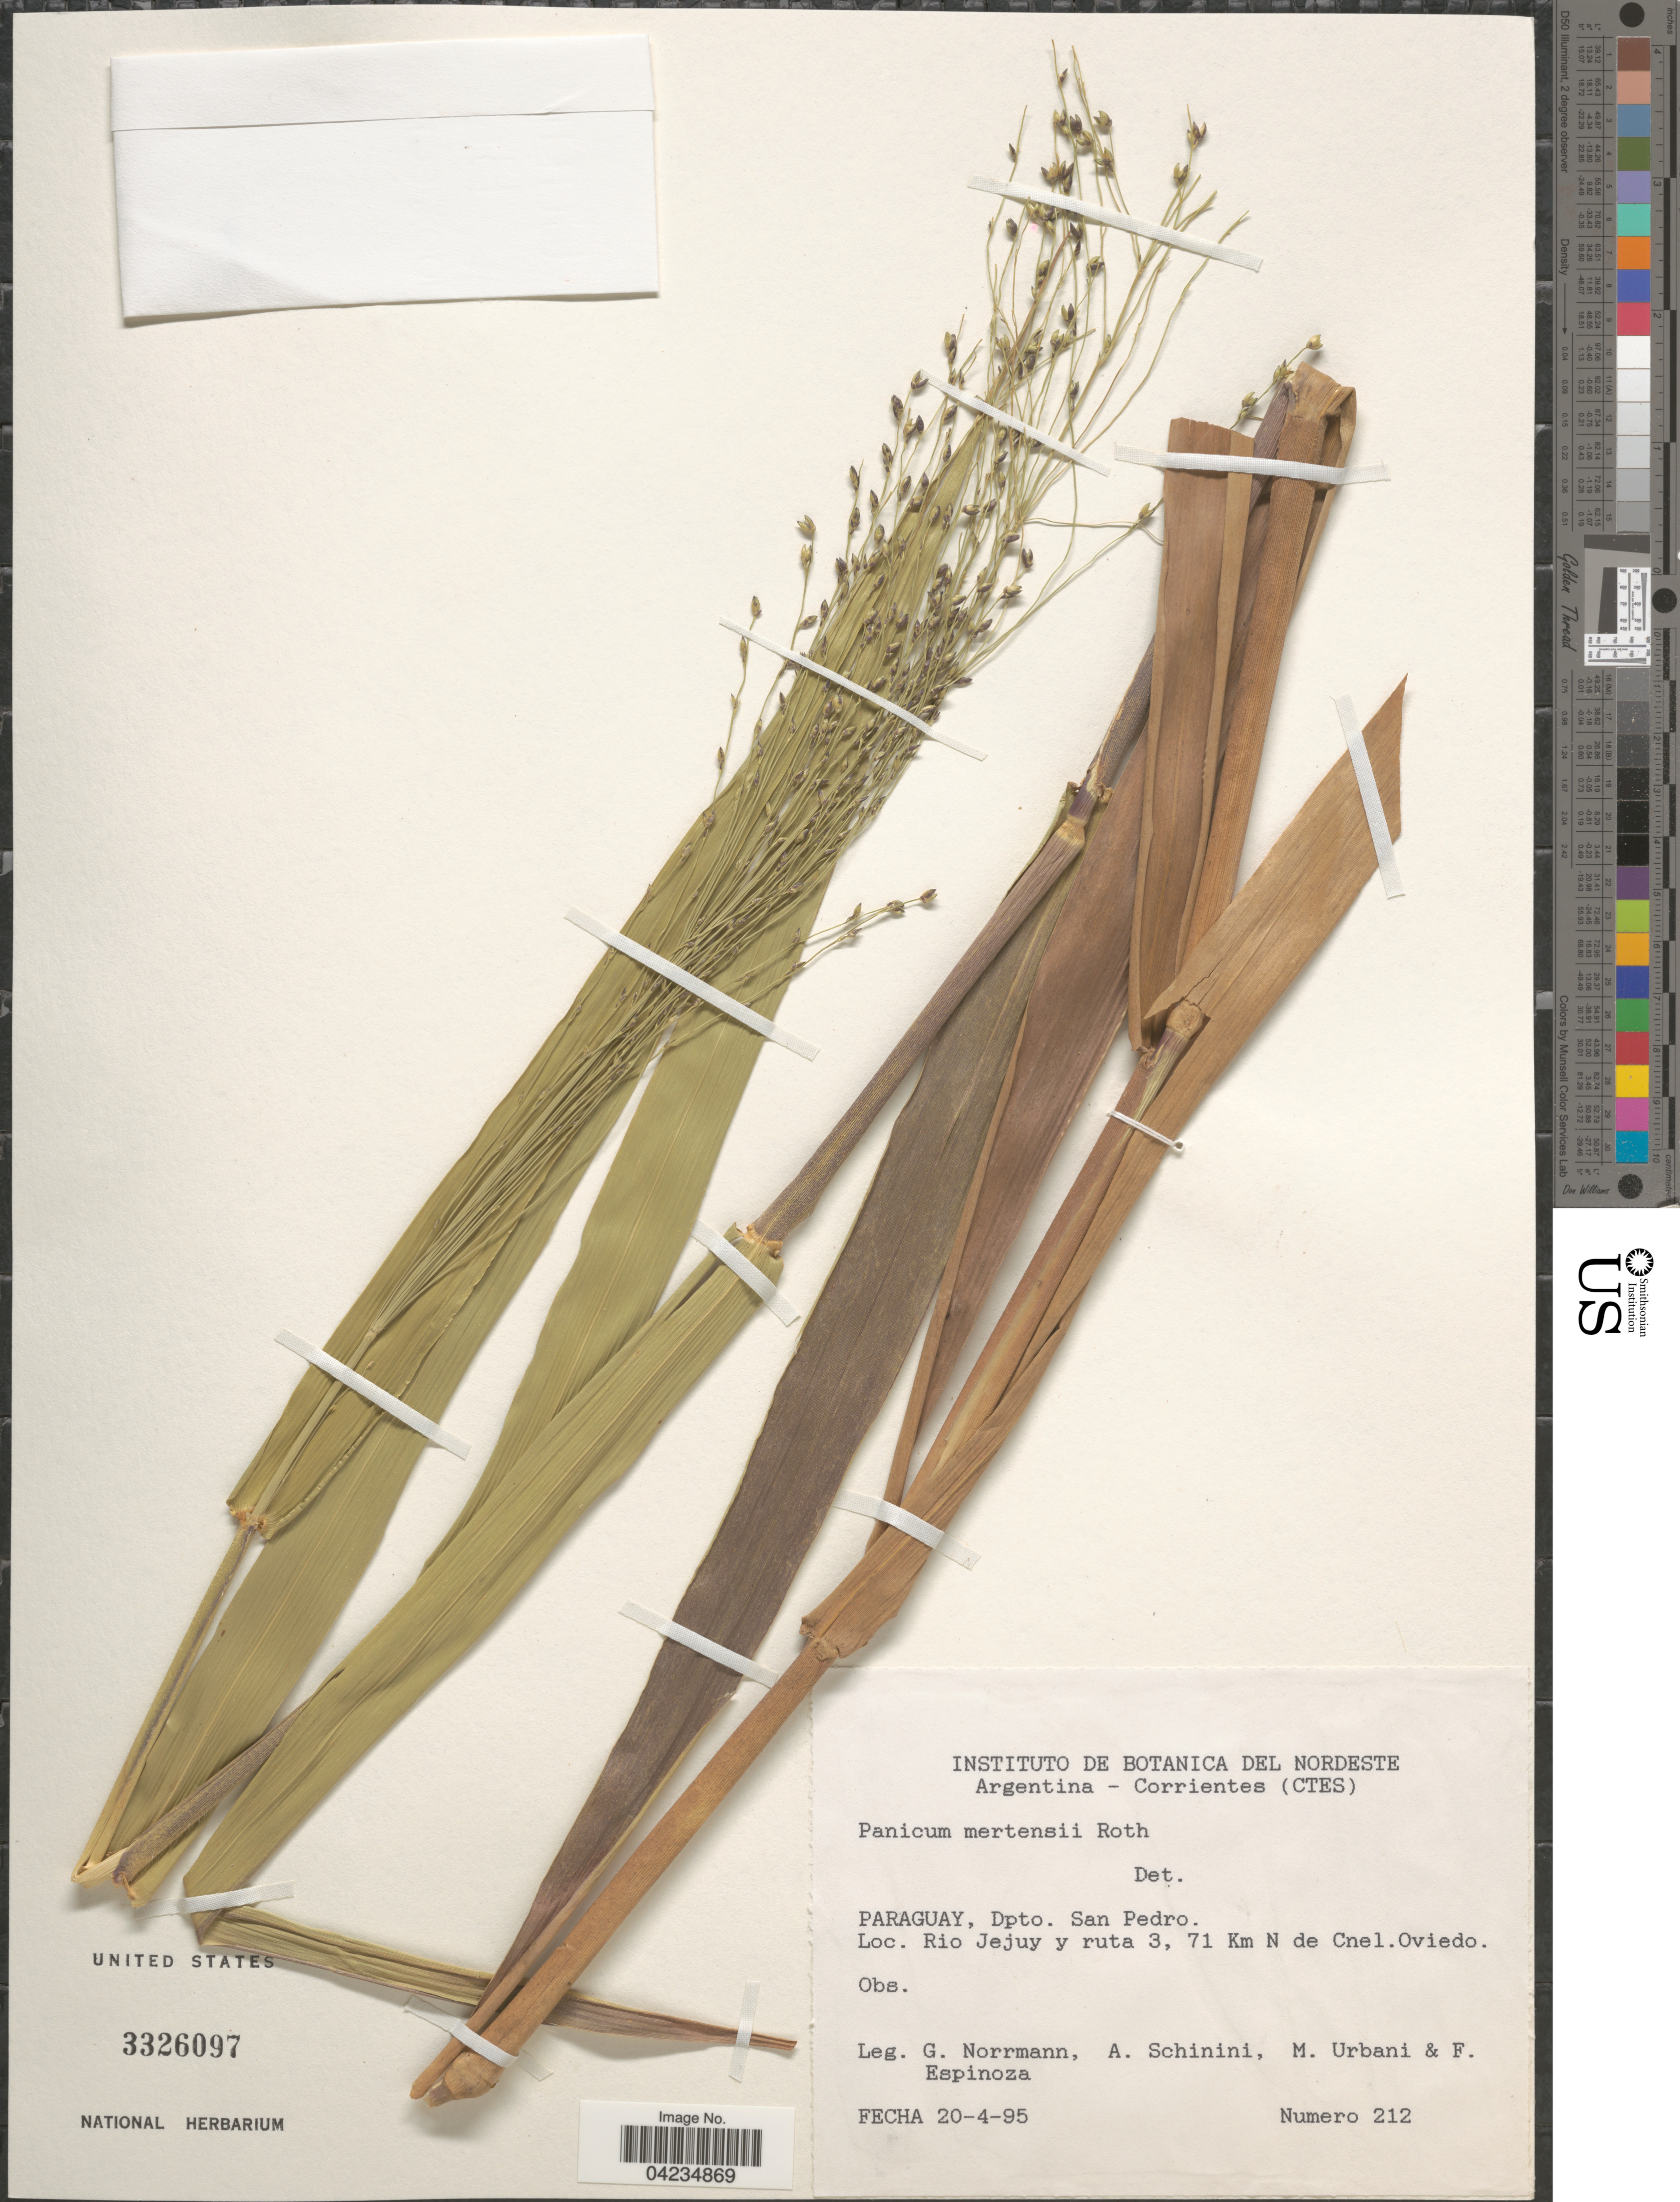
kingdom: Plantae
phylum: Tracheophyta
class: Liliopsida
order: Poales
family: Poaceae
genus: Stephostachys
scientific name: Stephostachys mertensii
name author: (Roth) Zuloaga & Marrone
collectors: G. Norrmann, A. Schinini, M. Urbani & F. Espinoza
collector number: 212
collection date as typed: Transcribed d/m/y: 20/4/95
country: Paraguay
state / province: San Pedro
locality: Dpto. San Pedro. Rio Jejuy y ruta 3, 71 Km N de Cnel. Oviedo.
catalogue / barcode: US 3326097